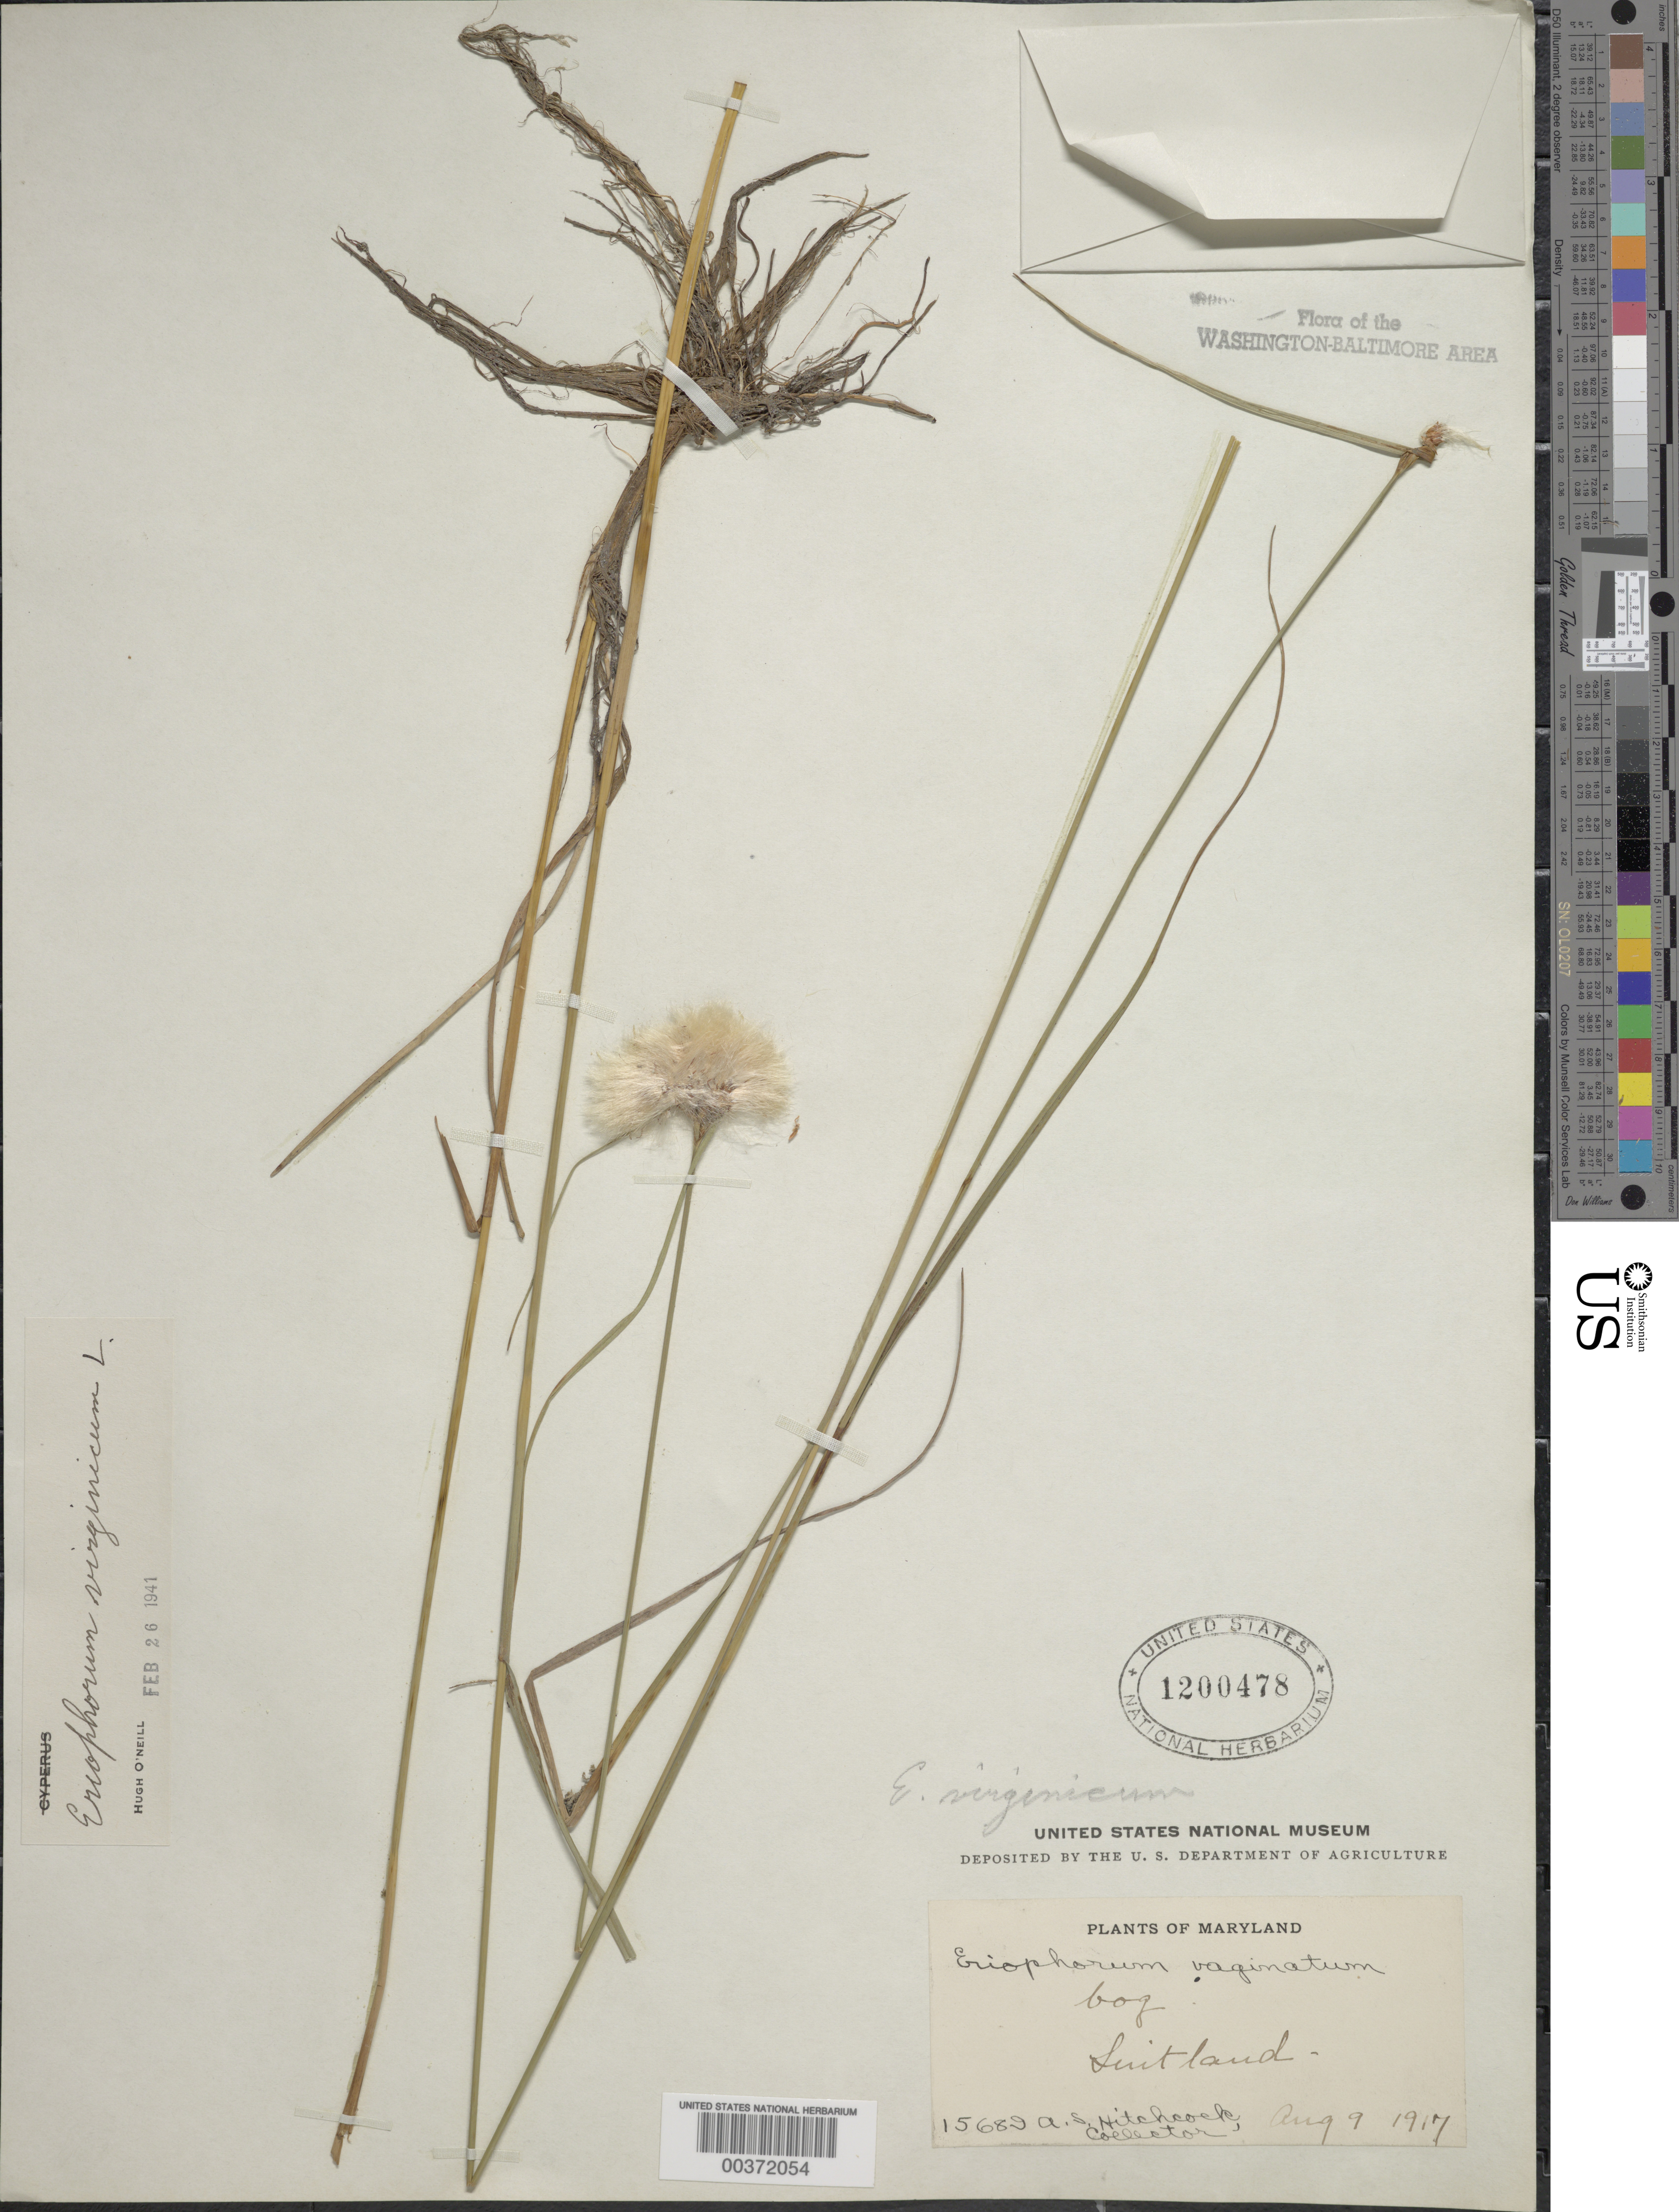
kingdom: Plantae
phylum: Tracheophyta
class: Liliopsida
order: Poales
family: Cyperaceae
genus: Eriophorum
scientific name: Eriophorum virginicum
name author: L.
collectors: A. S. Hitchcock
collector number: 1568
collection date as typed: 09 Aug 1917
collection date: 1917-08-09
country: United States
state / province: Maryland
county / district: Prince George's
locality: Suitland Bog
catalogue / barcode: US 1200478